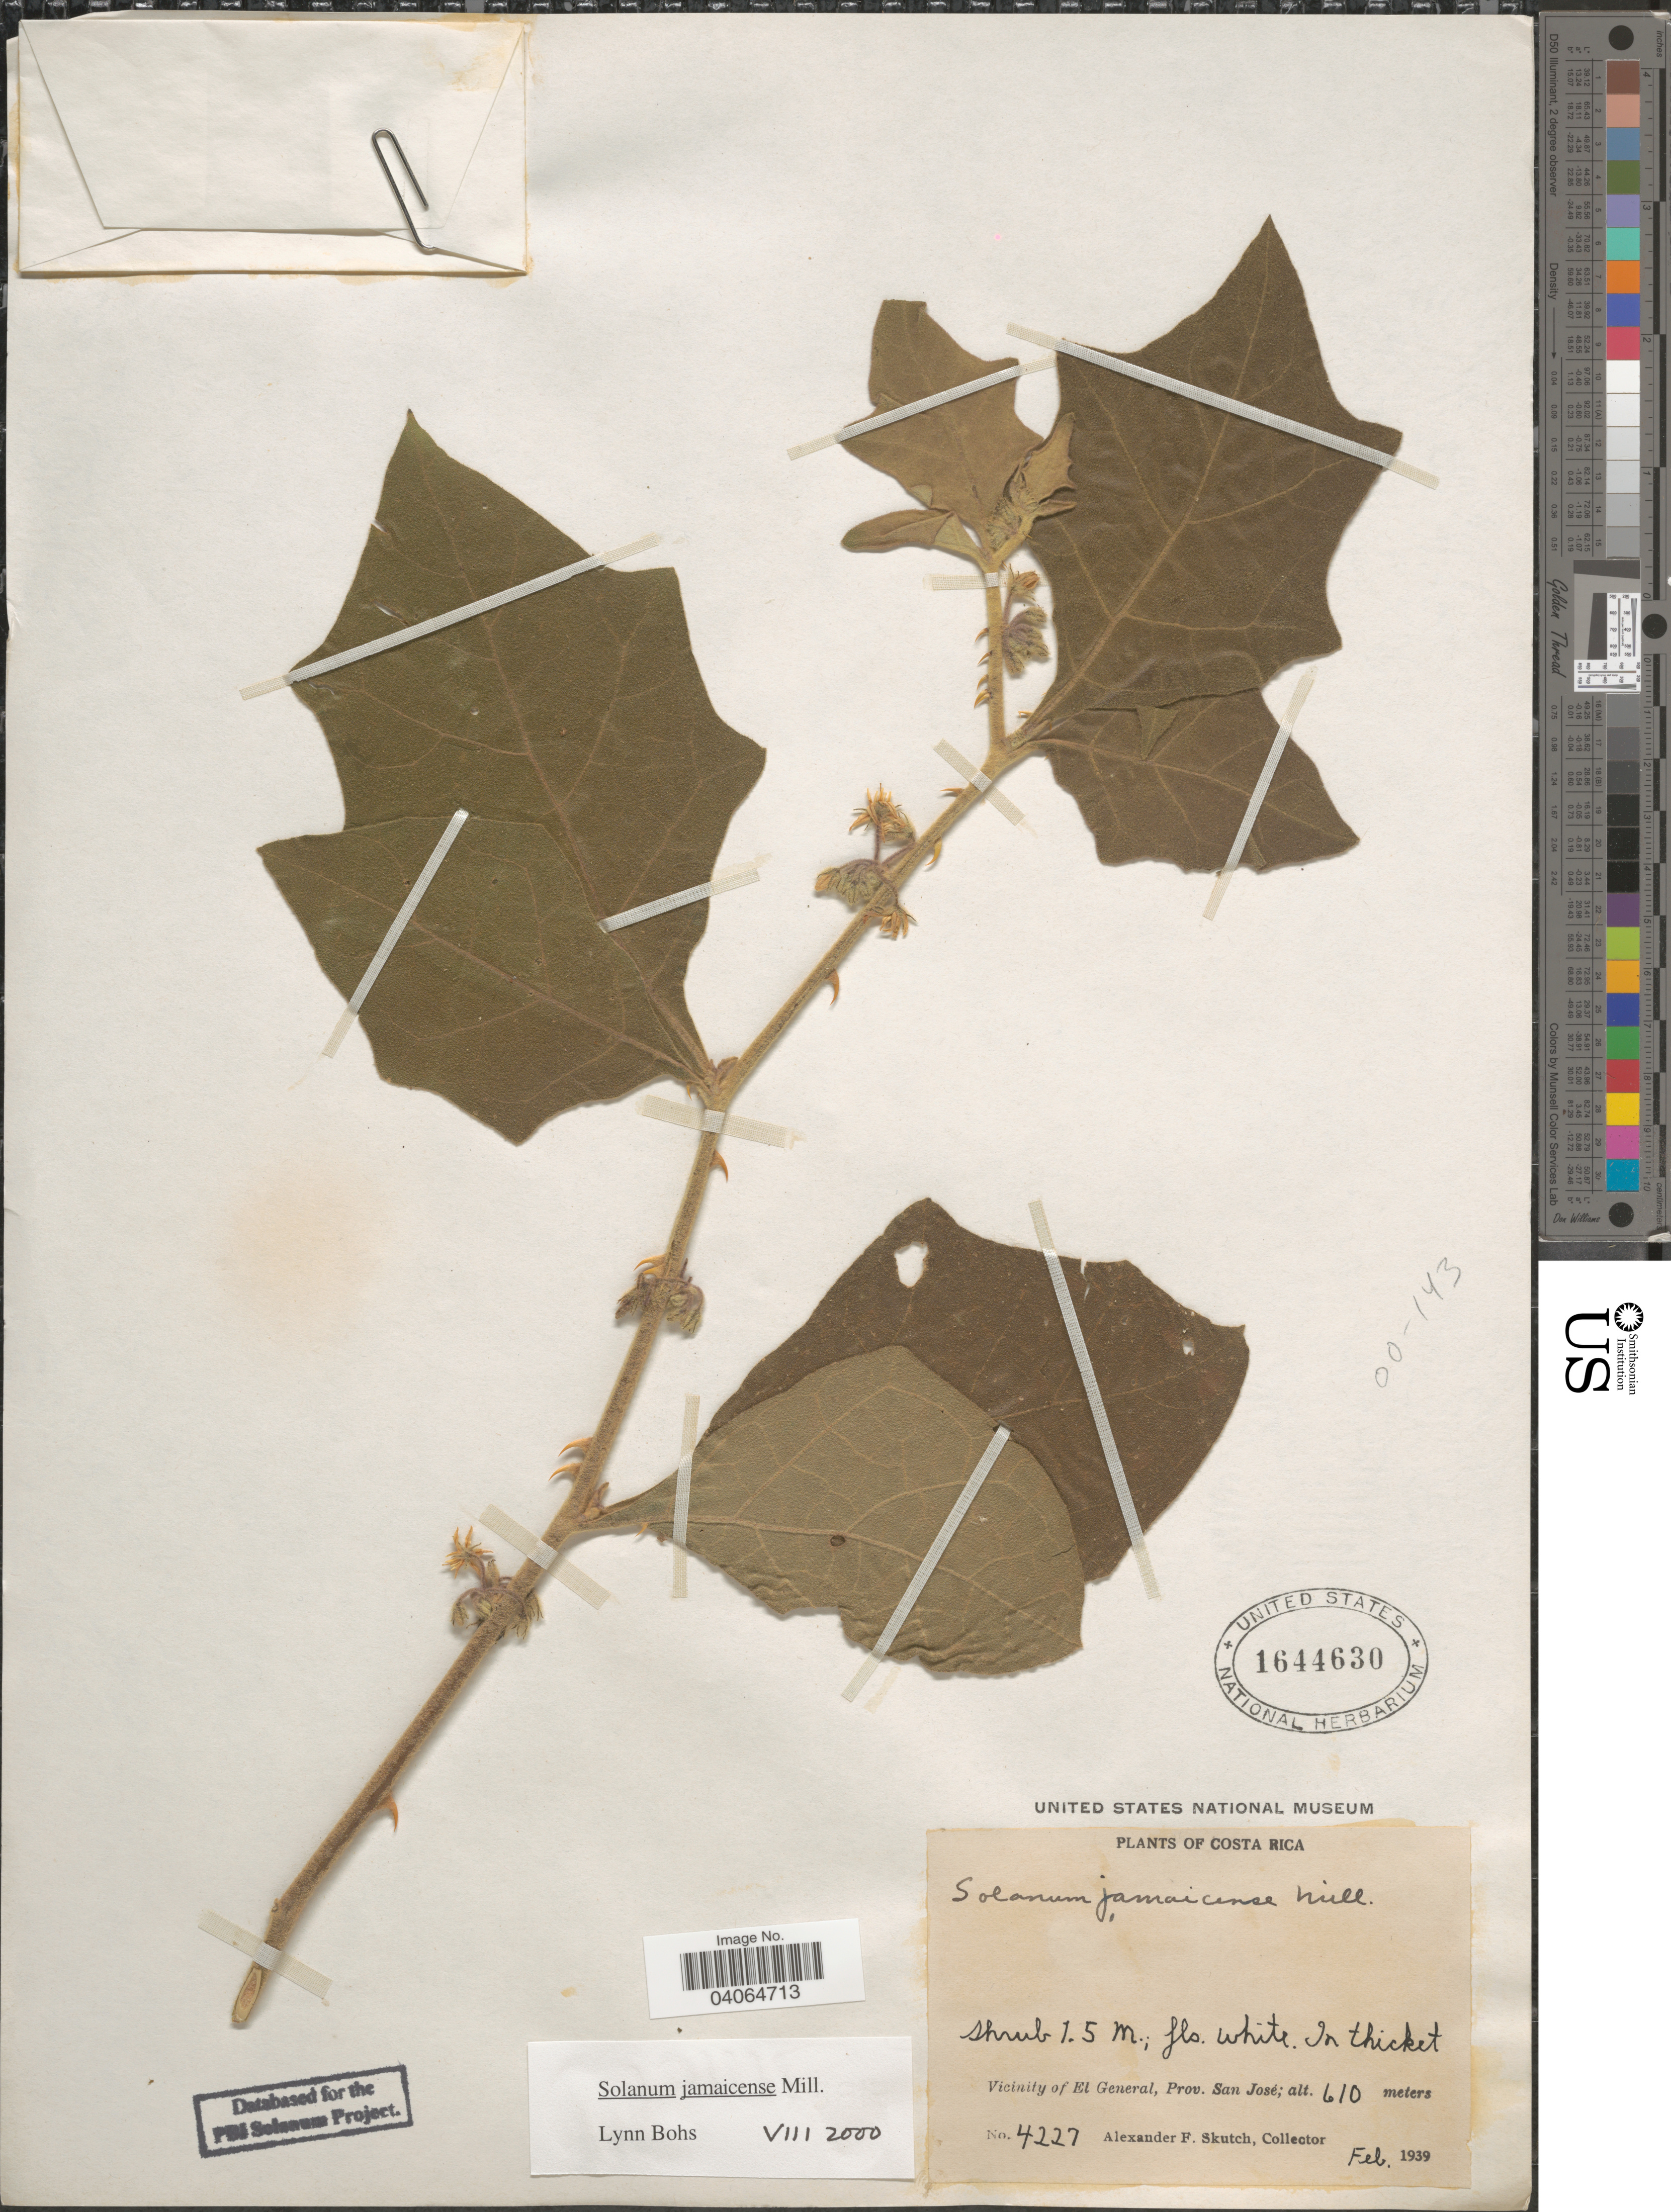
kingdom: Plantae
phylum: Tracheophyta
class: Magnoliopsida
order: Solanales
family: Solanaceae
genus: Solanum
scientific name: Solanum jamaicense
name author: Mill.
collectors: A. F. Skutch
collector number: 4227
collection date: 1939-02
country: Costa Rica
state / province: San José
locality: Vicinity of El General.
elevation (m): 610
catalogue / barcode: US 1644630